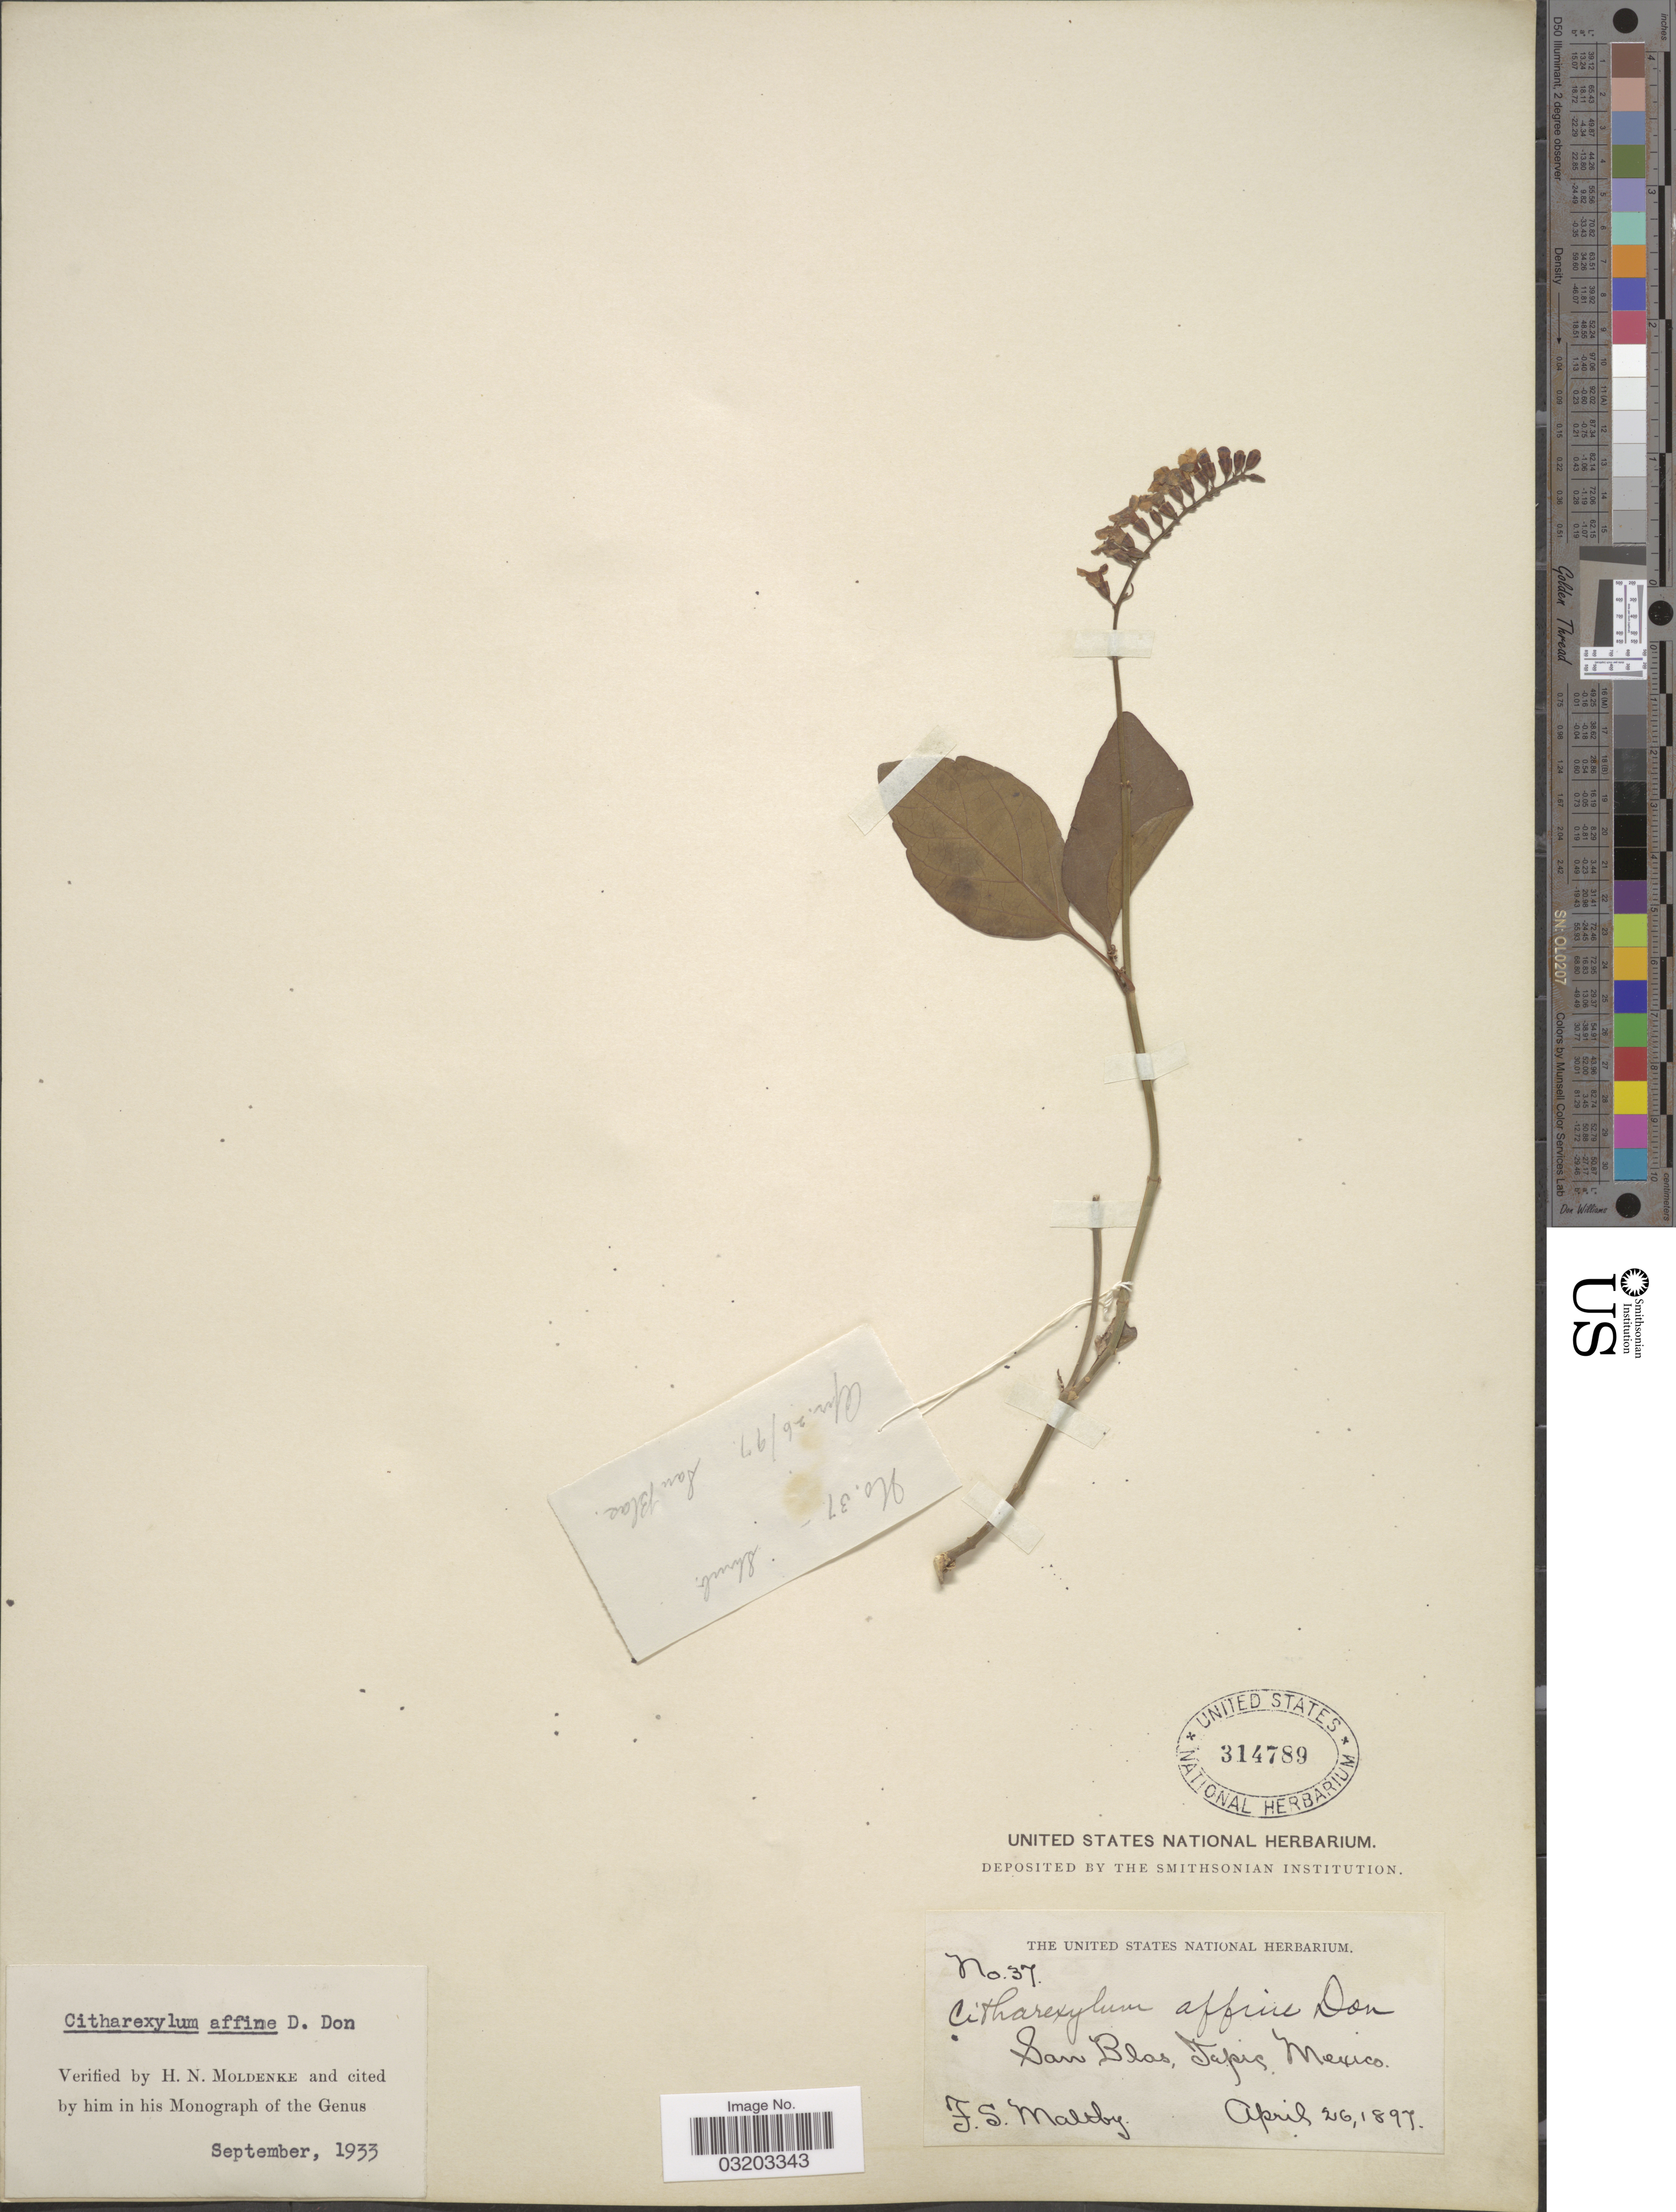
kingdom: Plantae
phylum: Tracheophyta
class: Magnoliopsida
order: Lamiales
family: Verbenaceae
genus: Citharexylum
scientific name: Citharexylum affine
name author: D. Don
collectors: F. S. Maltby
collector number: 37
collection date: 1897-04-26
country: Mexico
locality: San Blas, Tepic.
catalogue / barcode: US 314789